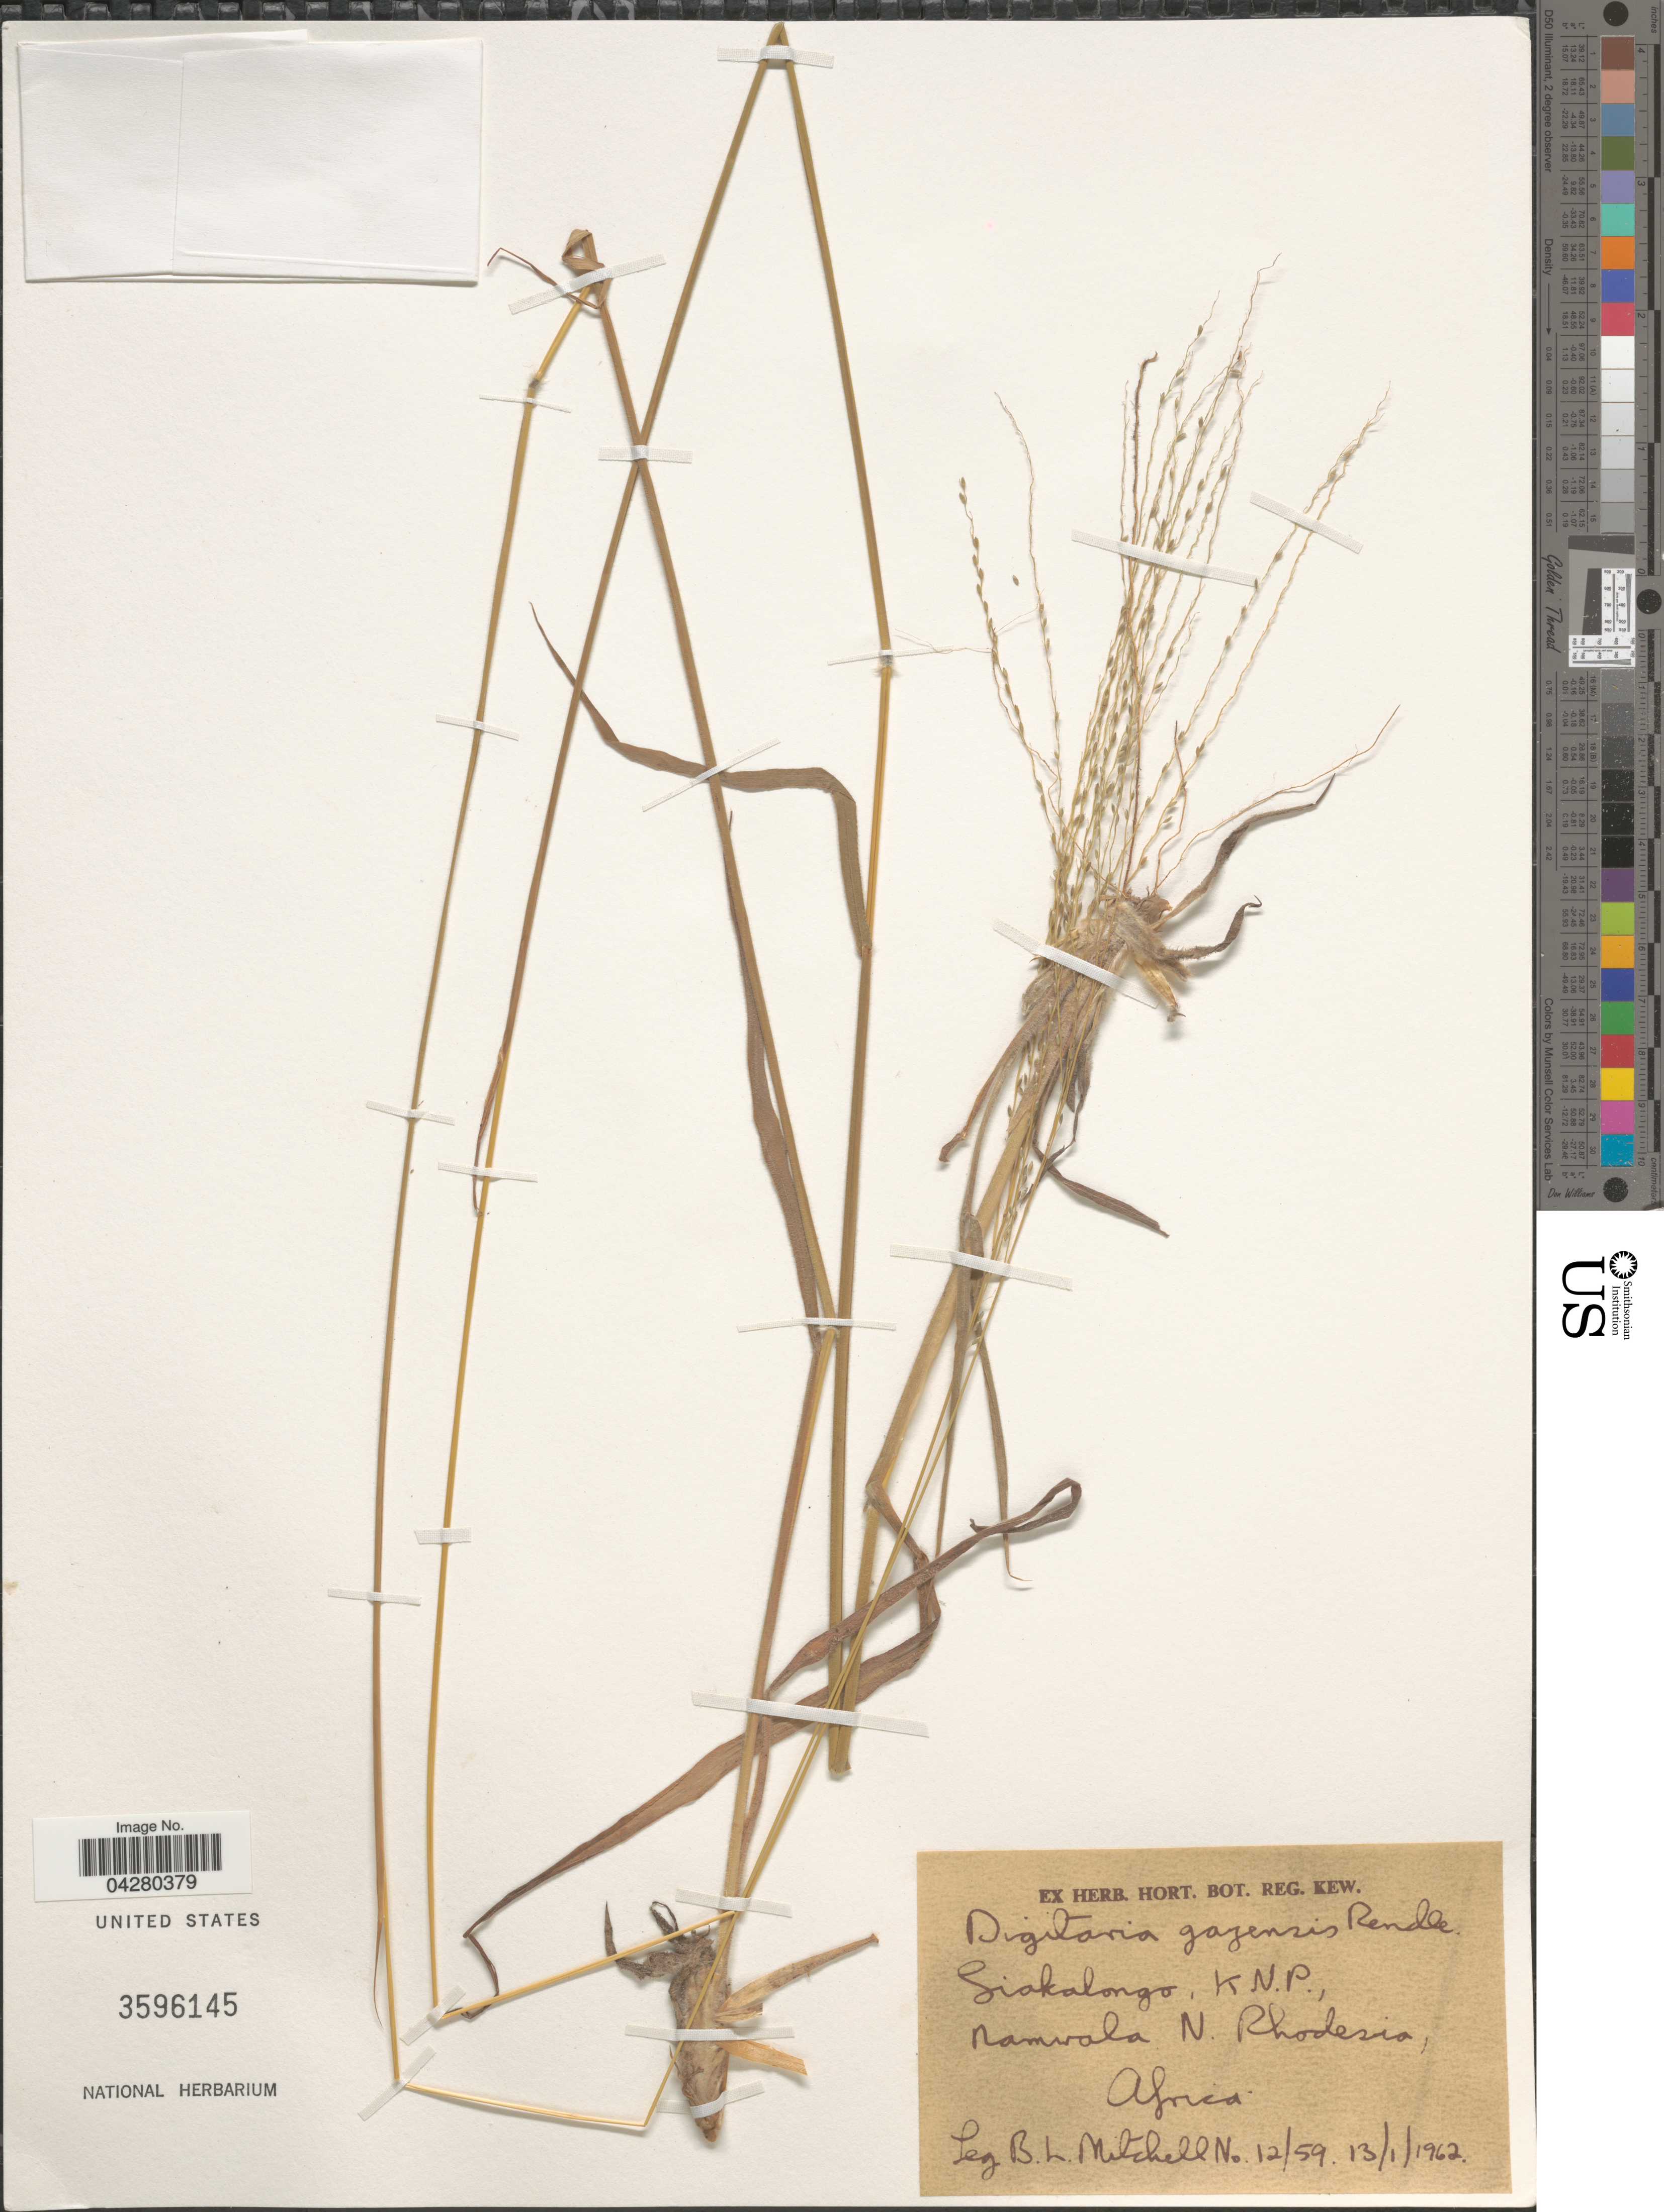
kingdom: Plantae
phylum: Tracheophyta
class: Liliopsida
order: Poales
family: Poaceae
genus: Digitaria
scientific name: Digitaria gazensis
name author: Rendle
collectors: B. Mitchell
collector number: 12/59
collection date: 1962-01-13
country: Zambia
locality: Sikalongo, K. N. P., Namwala N. Rhodesia.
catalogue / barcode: US 3596145